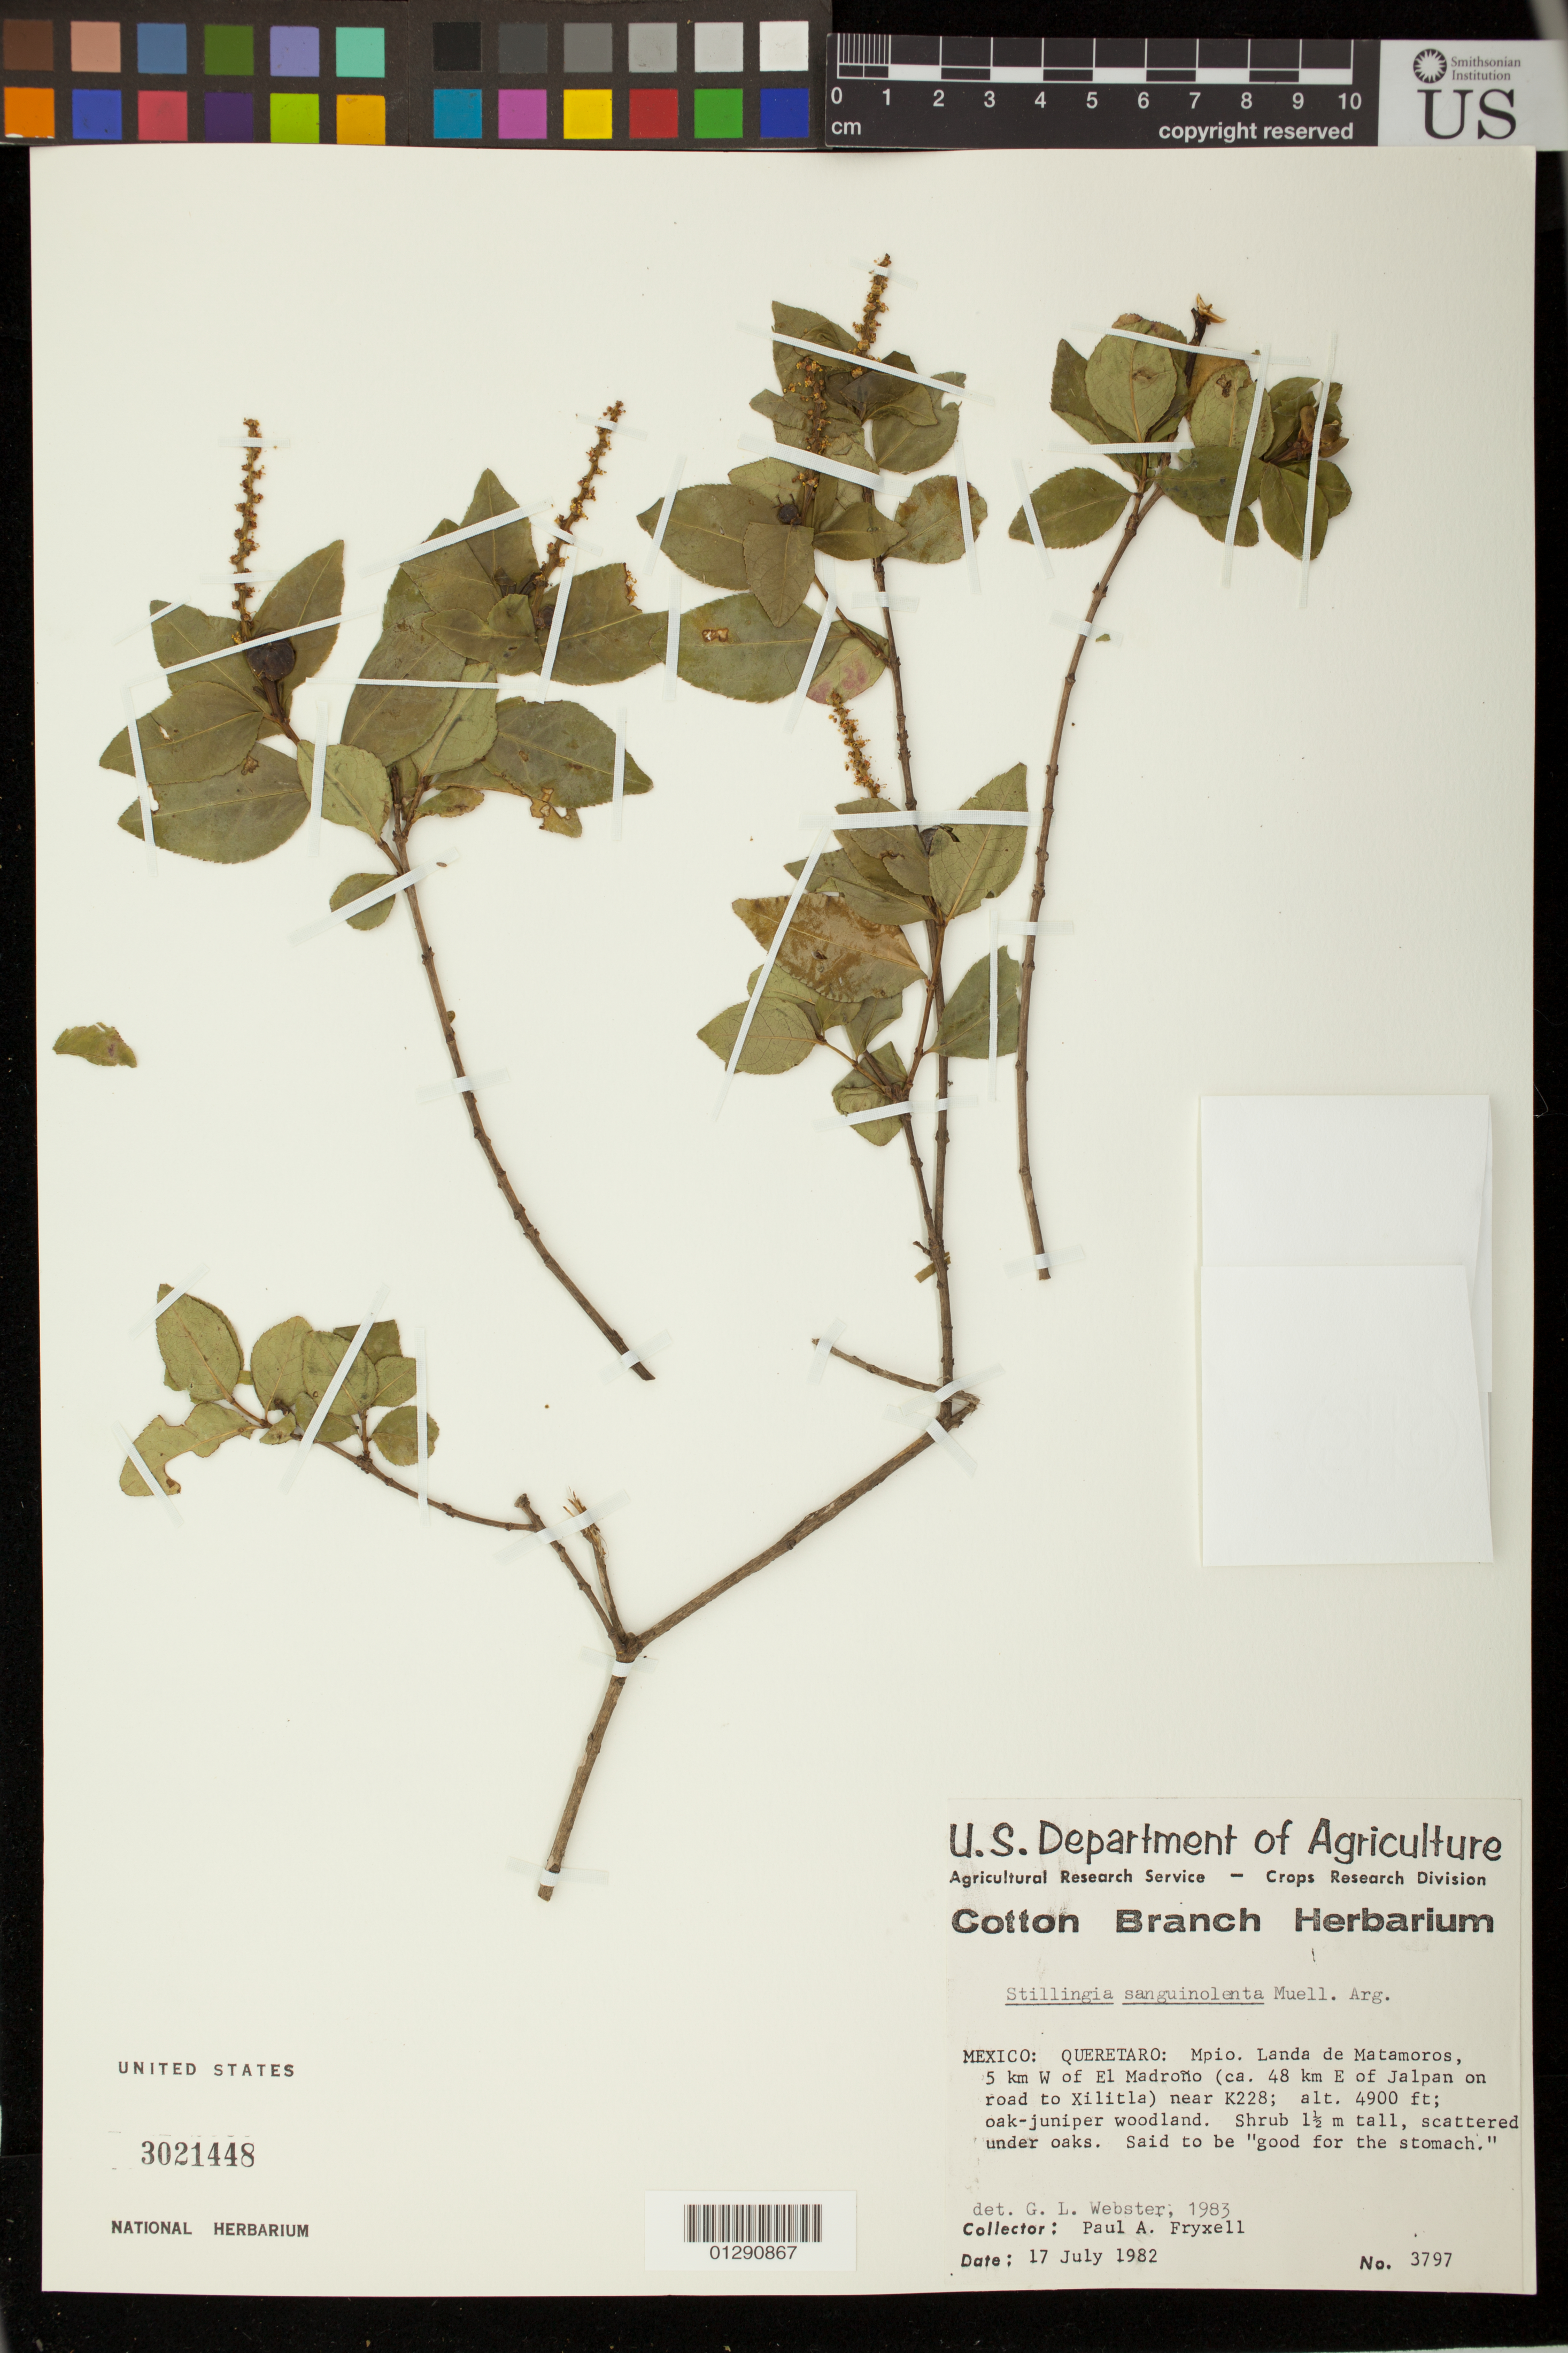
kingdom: Plantae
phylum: Tracheophyta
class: Magnoliopsida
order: Malpighiales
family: Euphorbiaceae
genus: Stillingia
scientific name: Stillingia sanguinolenta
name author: Müll. Arg.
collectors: P. A. Fryxell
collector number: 3797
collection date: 1982-07-17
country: Mexico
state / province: Querétaro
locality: Mpio, Landa de Matamoros, 5 km W of El Madrono (ca. 48 km E of Jalpan on road to Xilitla) near K228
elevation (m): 1494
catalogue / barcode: US 3021448